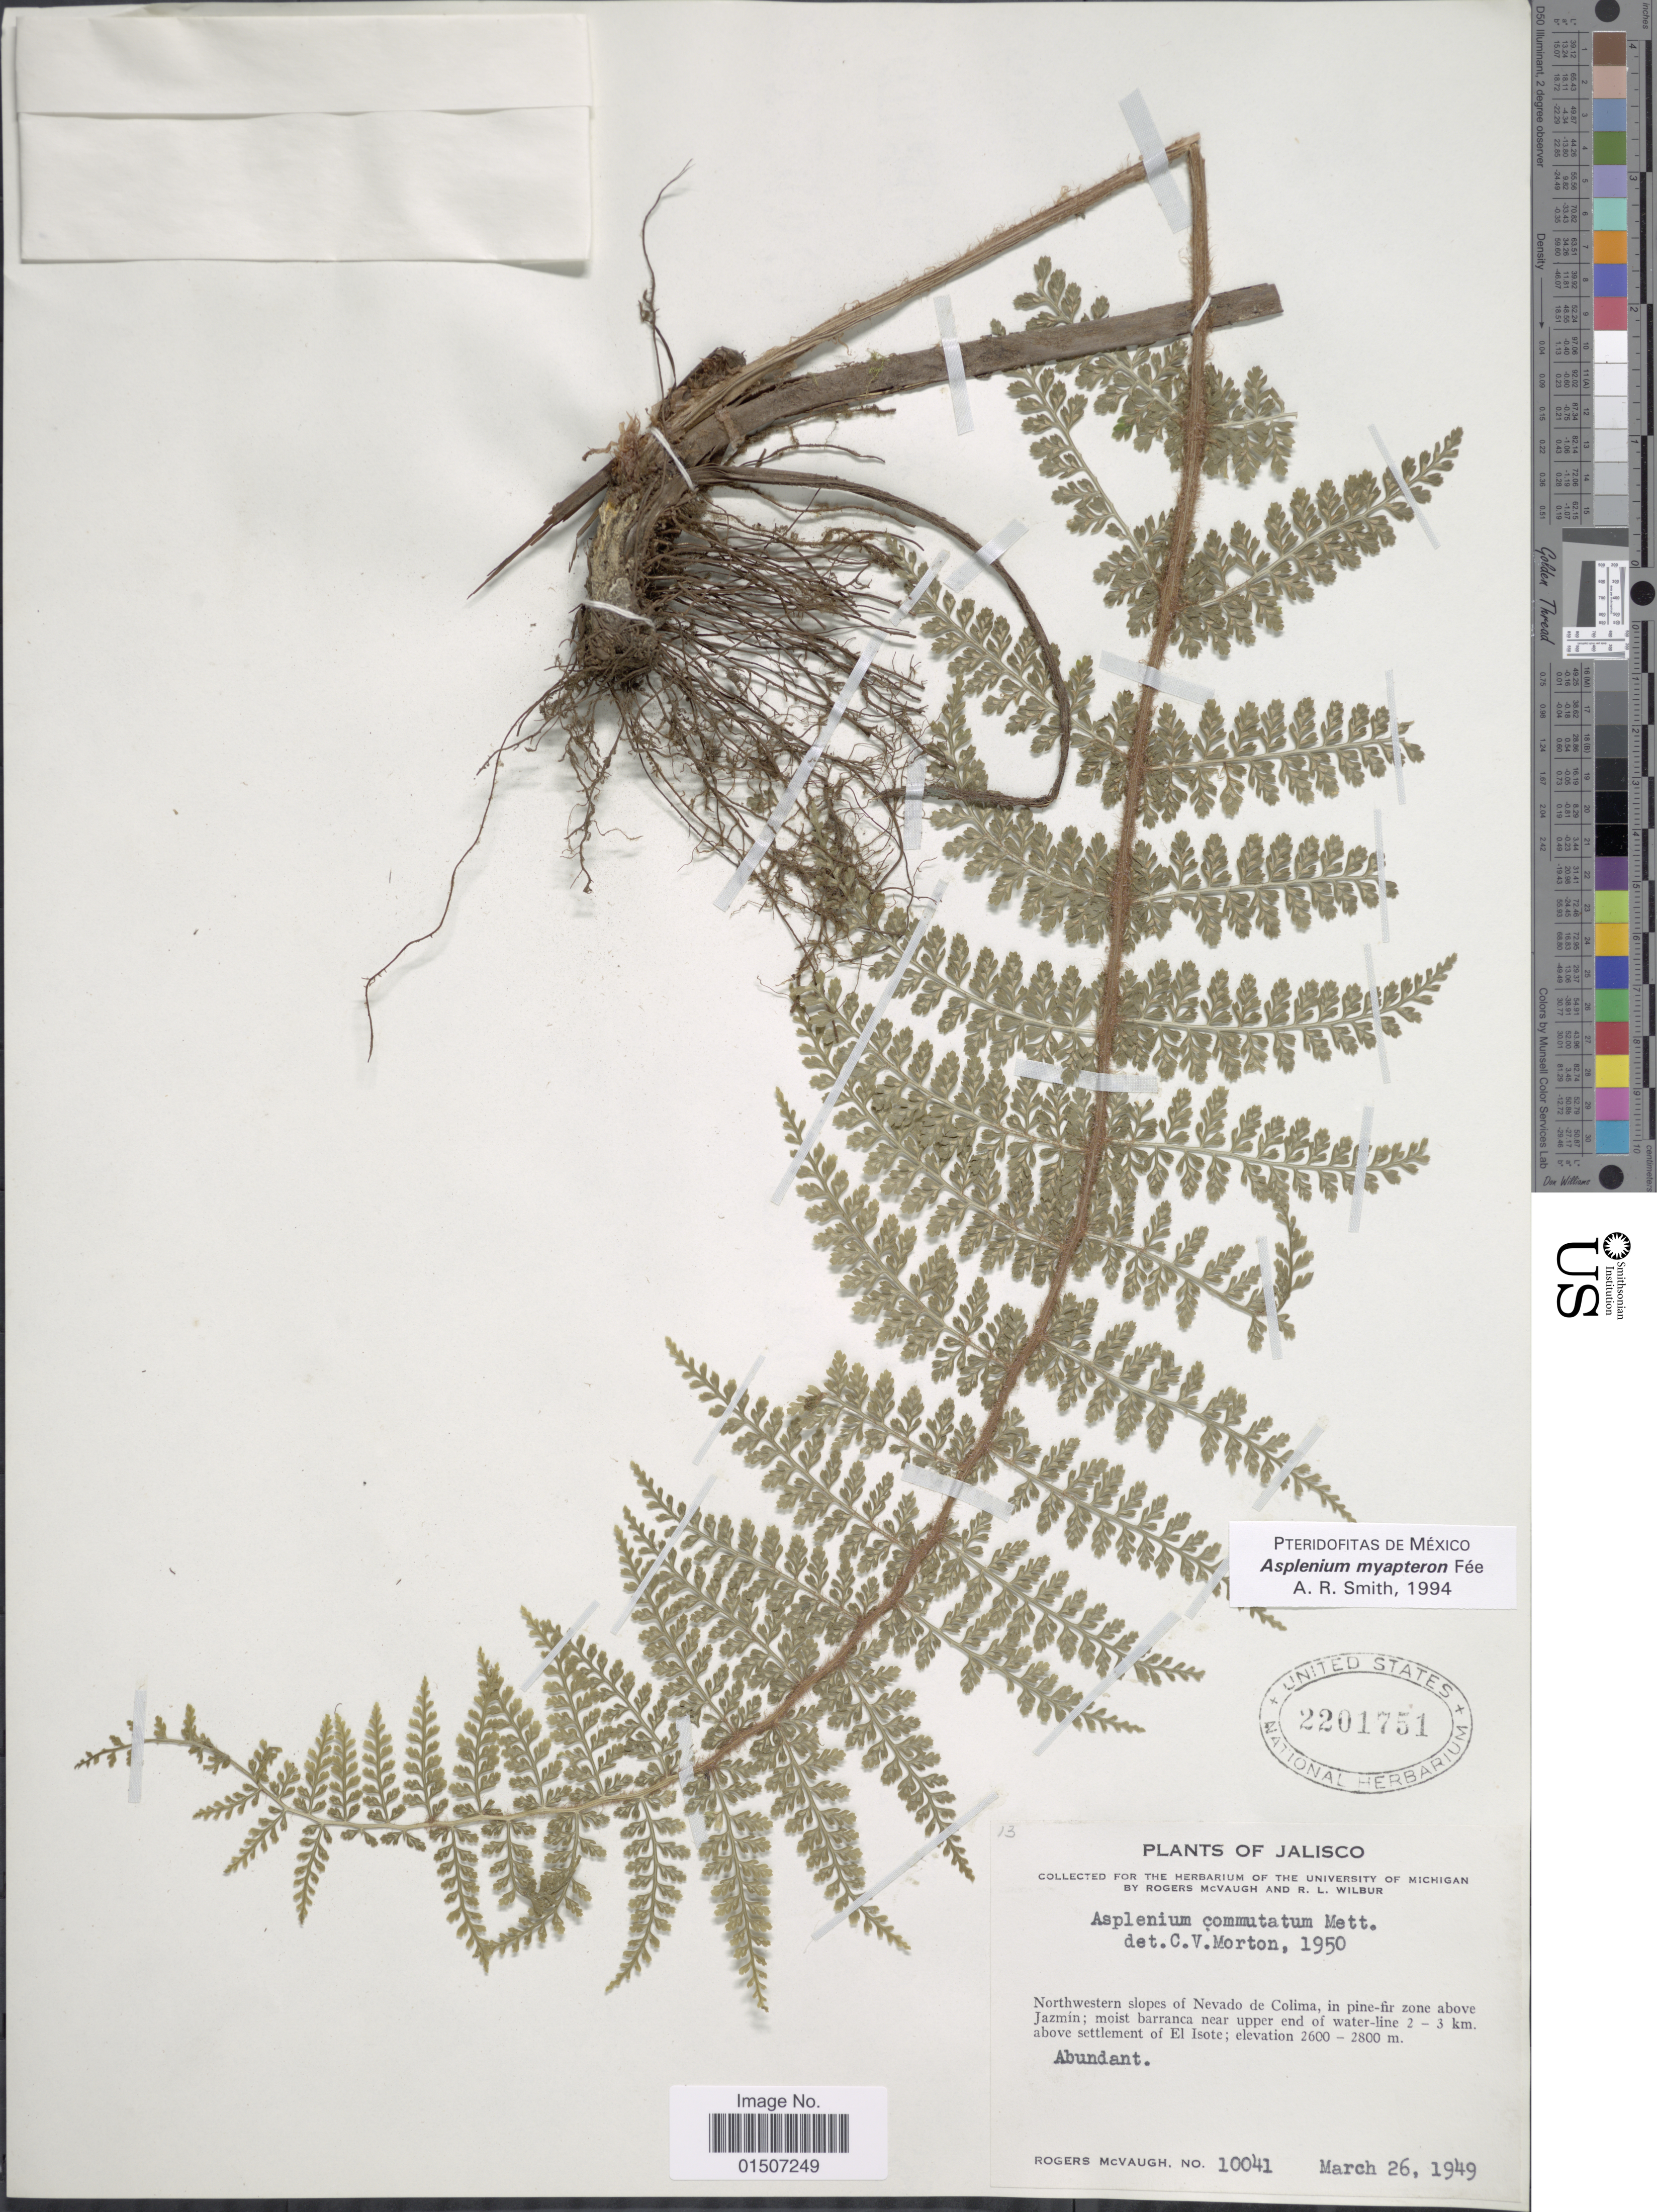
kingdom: Plantae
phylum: Tracheophyta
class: Polypodiopsida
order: Polypodiales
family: Aspleniaceae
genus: Asplenium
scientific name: Asplenium myapteron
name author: Fée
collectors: R. McVaugh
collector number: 10041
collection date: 1949-03-26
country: Mexico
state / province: Jalisco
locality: Northwestern slopes of Nevado de Colima, in pine-fir zone above Jazmin; moist barranca near upper end of water-line 2-3 km above settlement of El Isote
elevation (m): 2600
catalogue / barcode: US 2201751